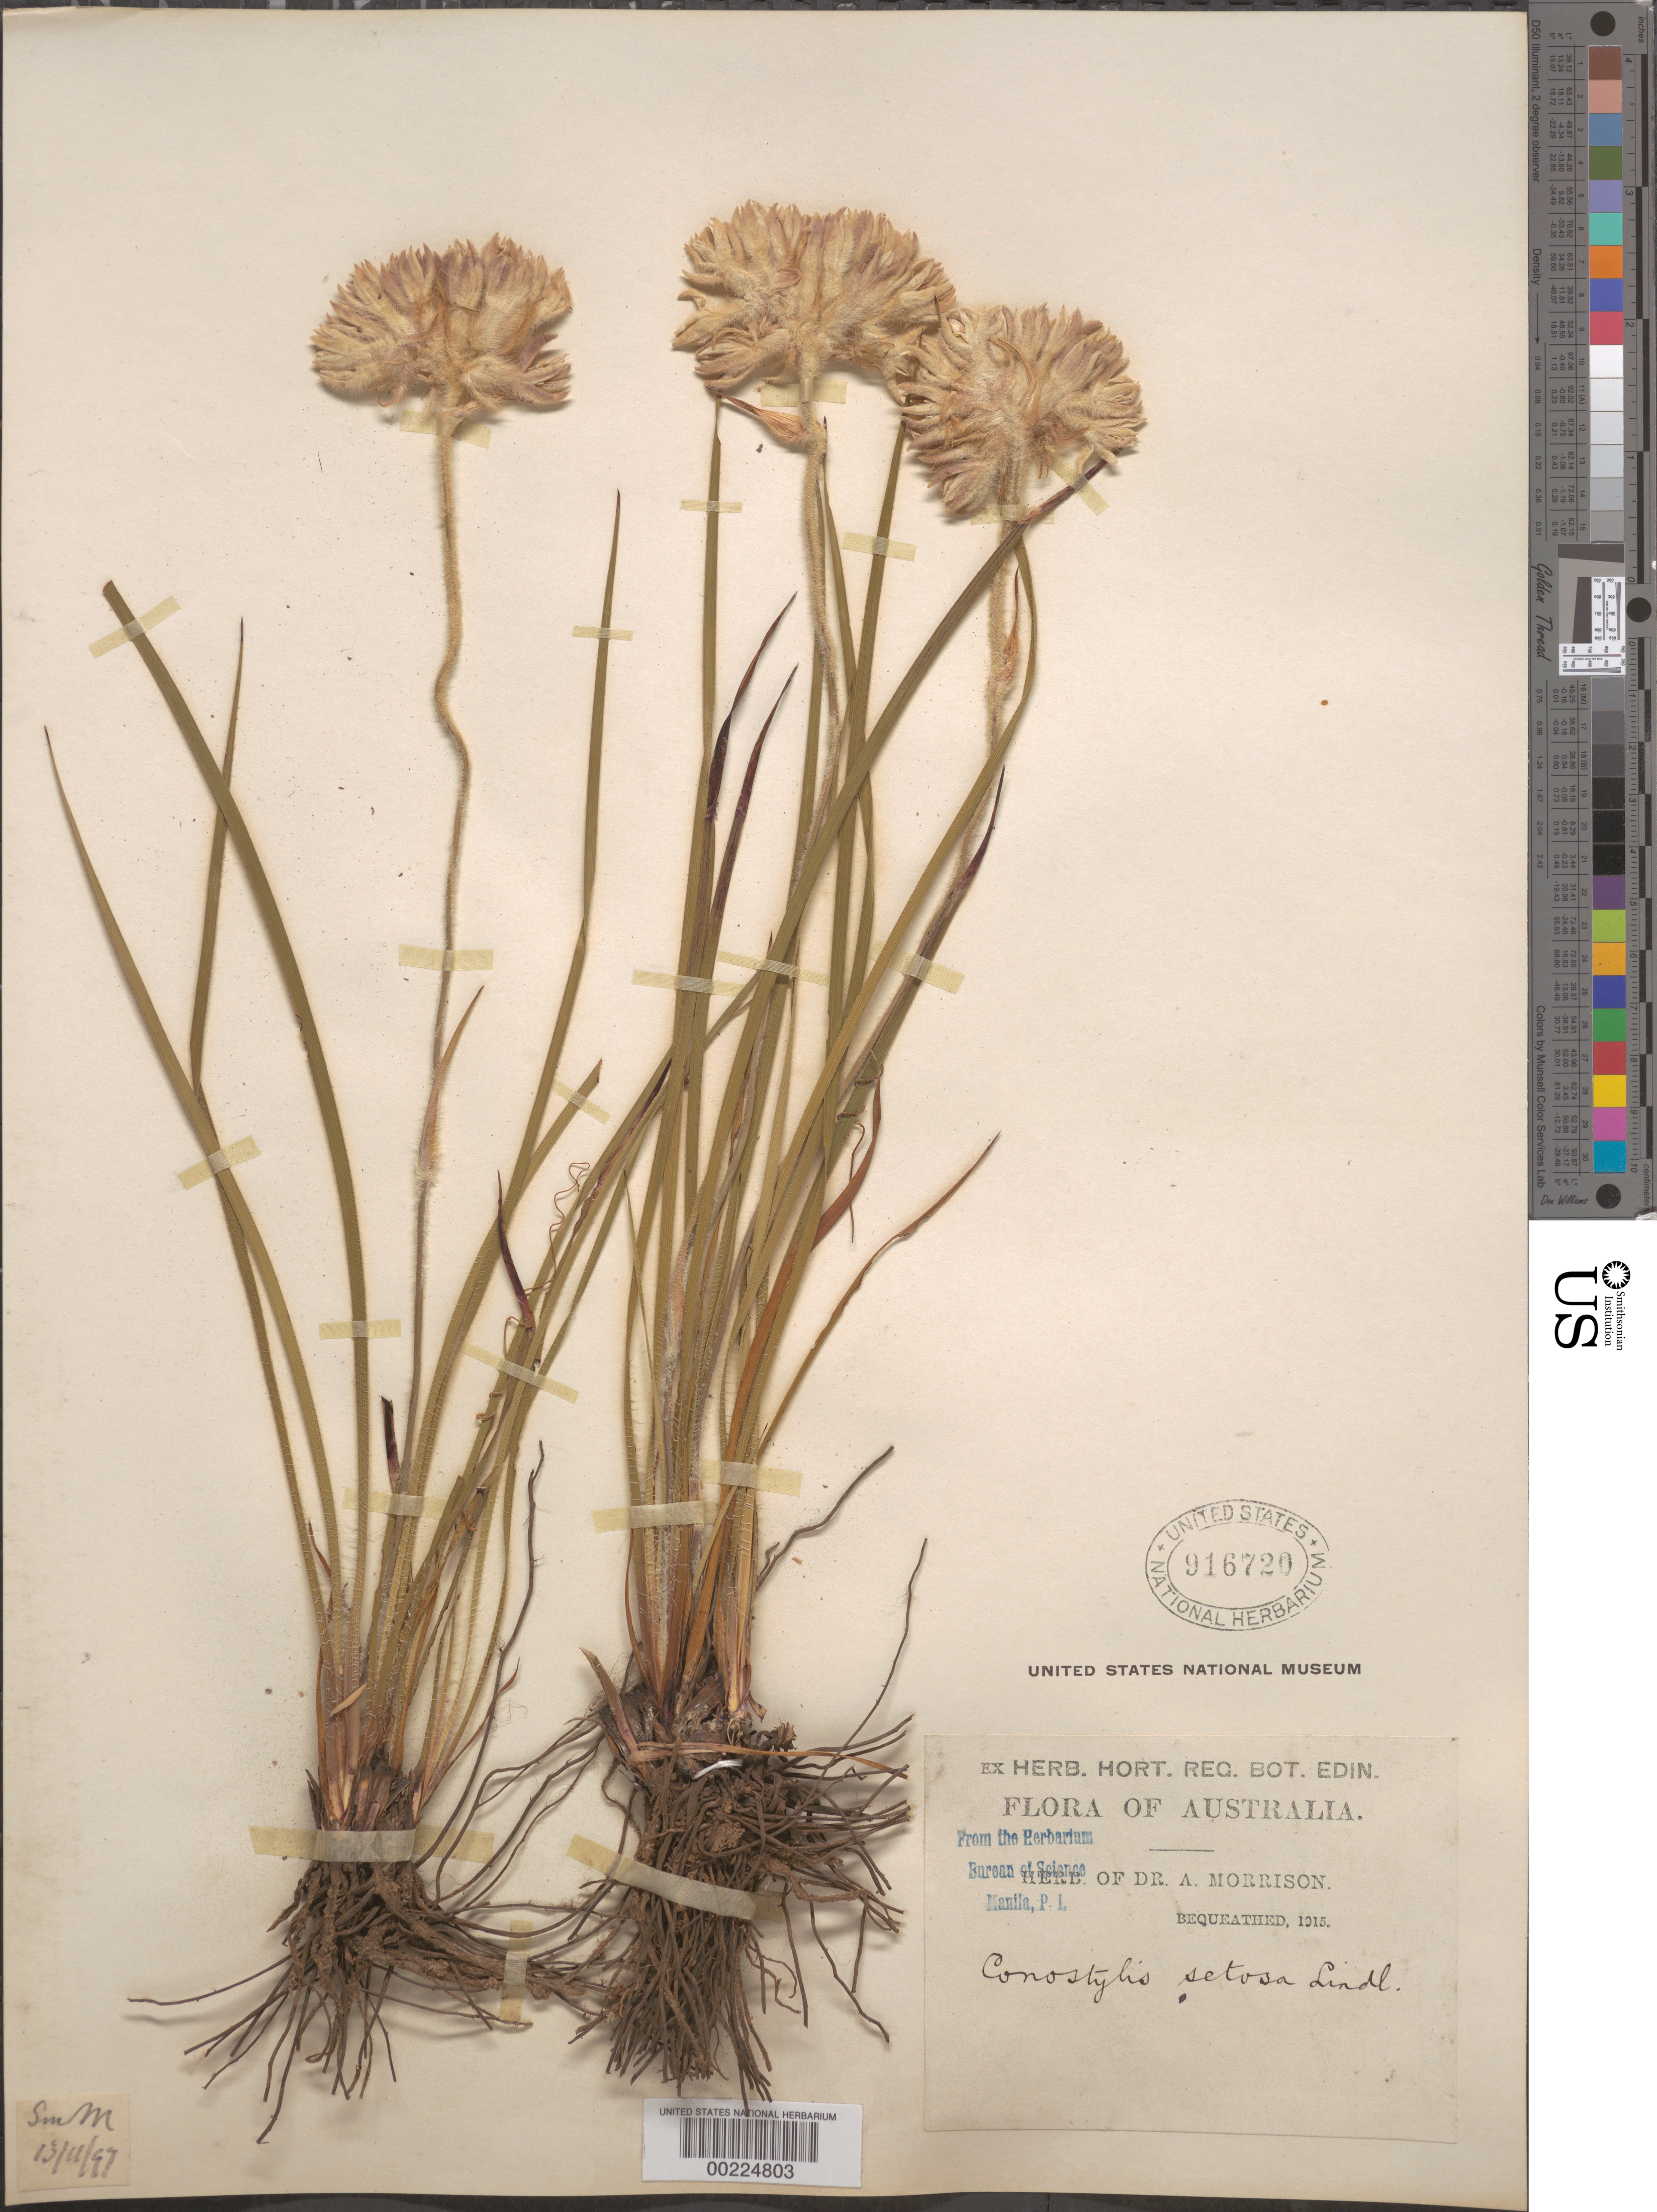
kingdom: Plantae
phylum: Tracheophyta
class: Liliopsida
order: Commelinales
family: Haemodoraceae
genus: Conostylis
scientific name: Conostylis setosa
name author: Lindl.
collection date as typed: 13 Nov 1897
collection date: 1897-11-13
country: Australia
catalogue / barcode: US 916720